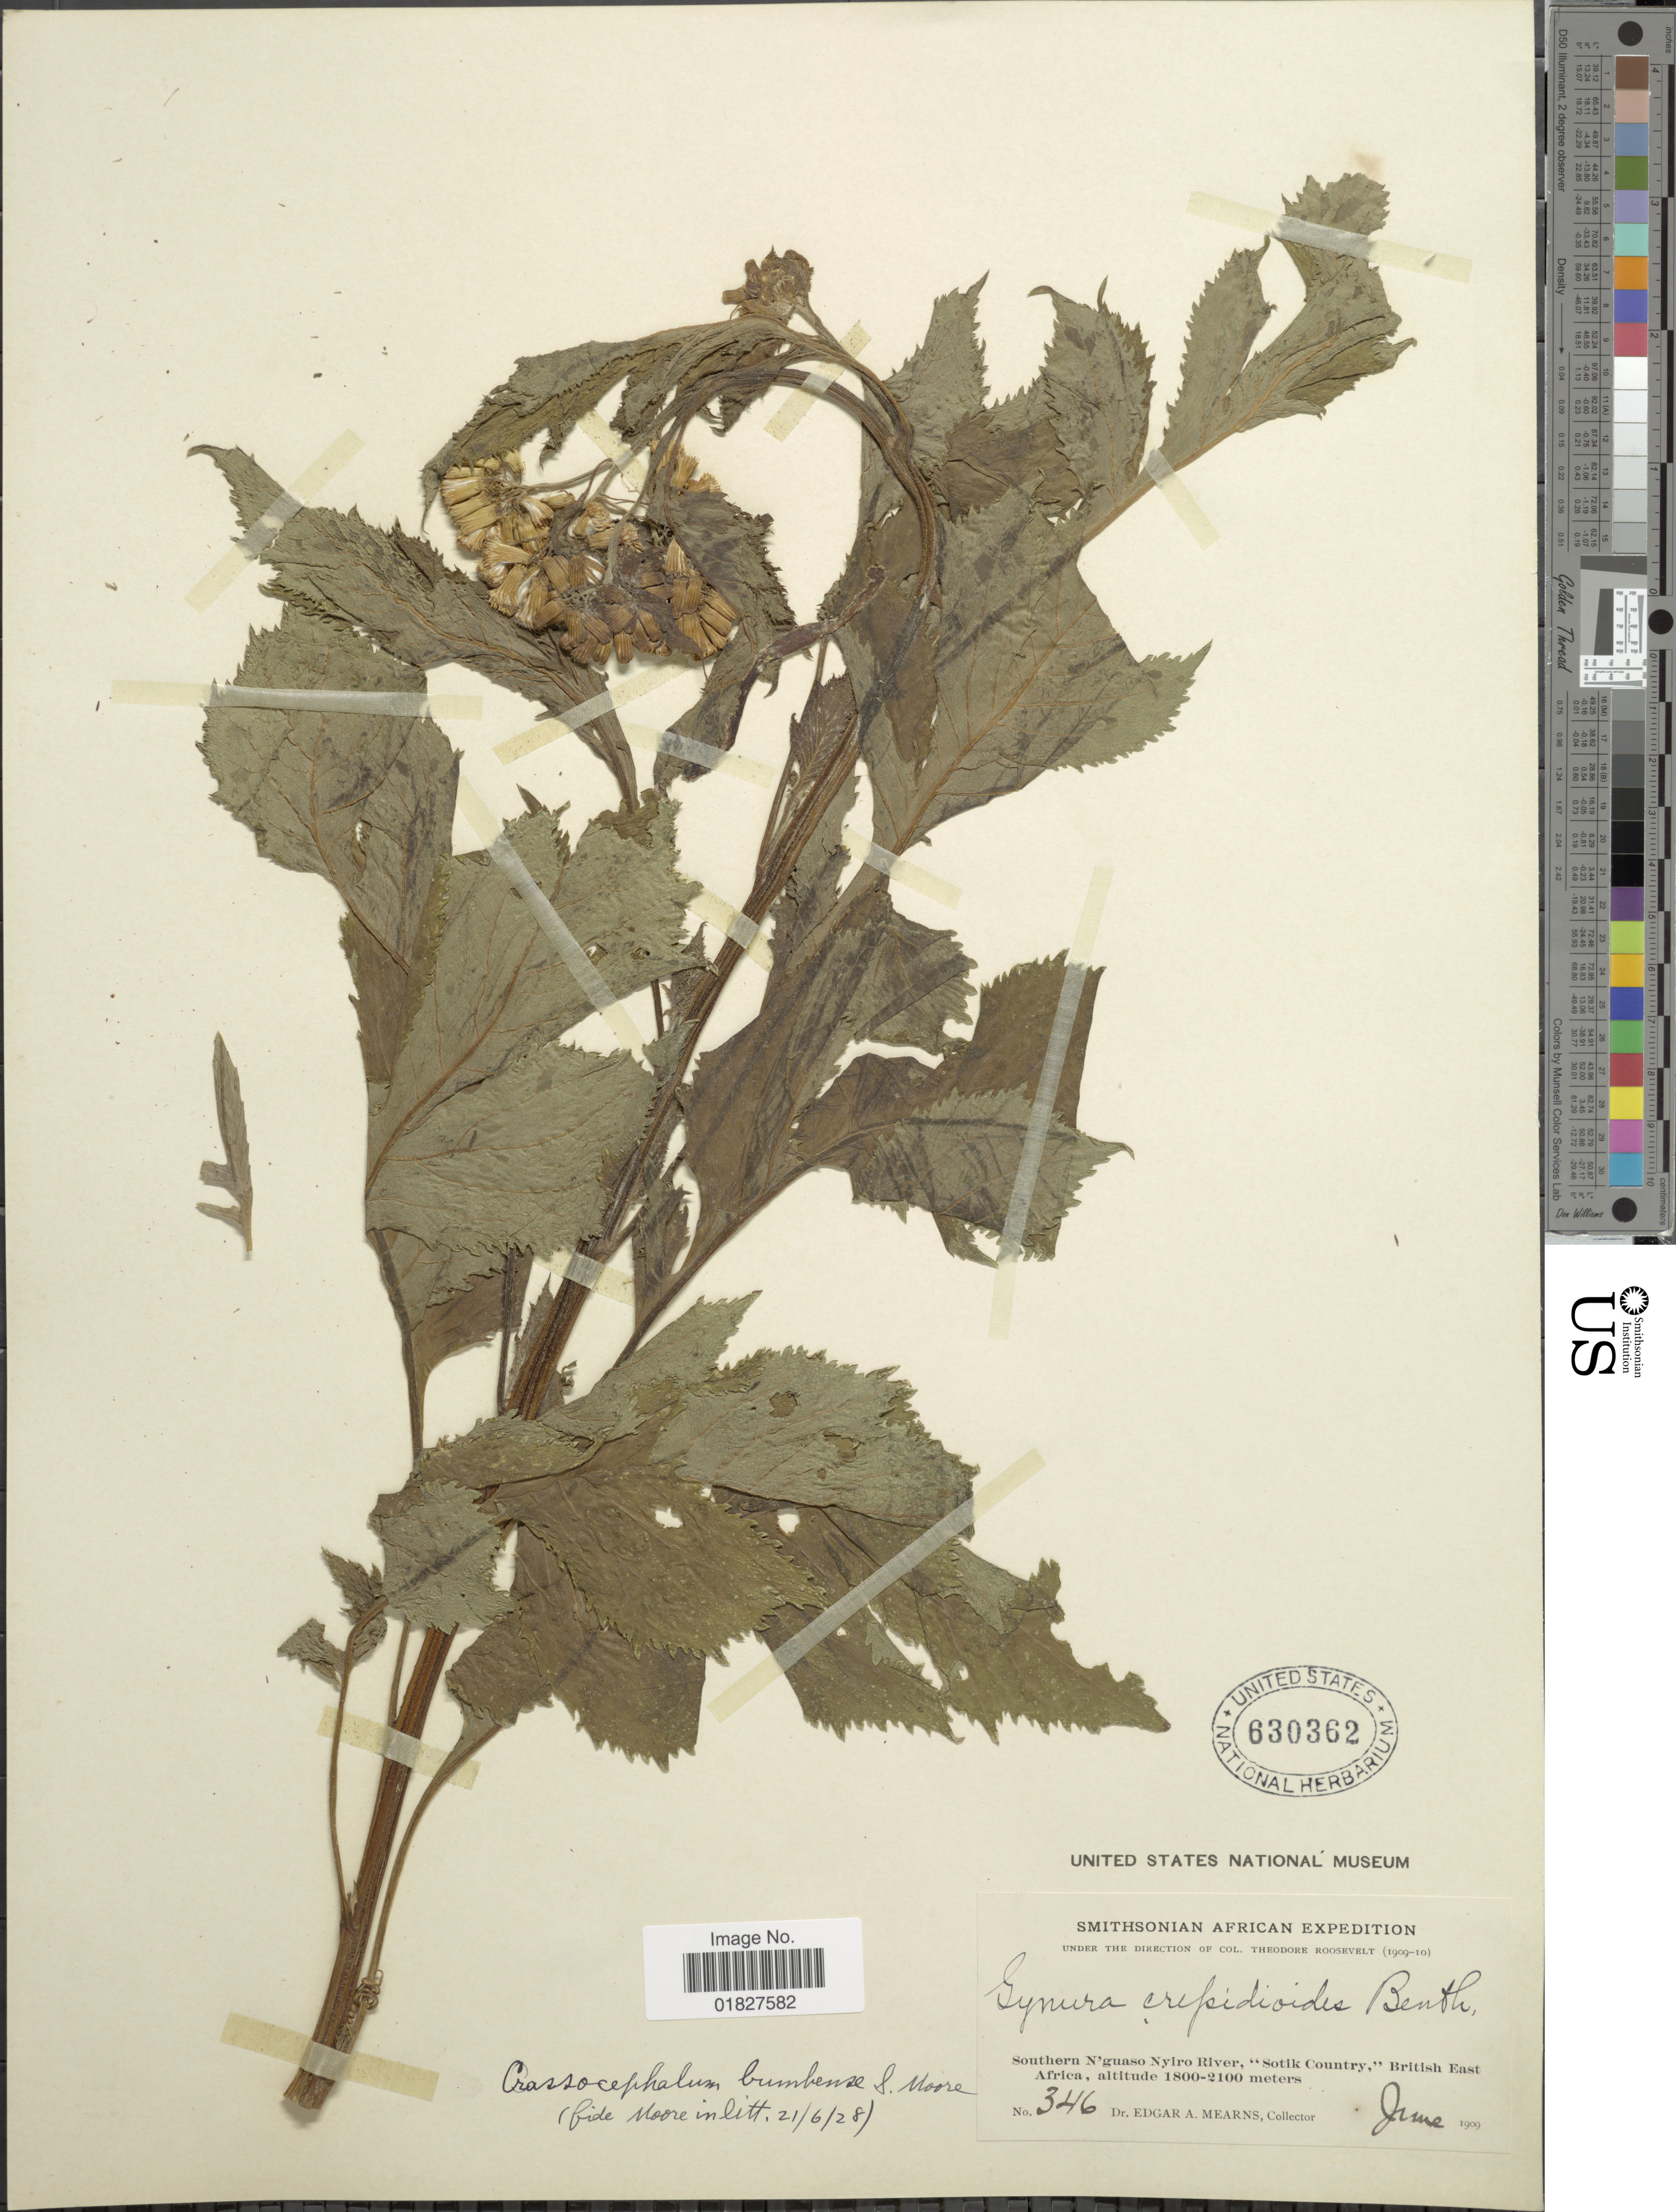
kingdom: Plantae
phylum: Tracheophyta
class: Magnoliopsida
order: Asterales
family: Asteraceae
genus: Crassocephalum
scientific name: Crassocephalum crepidioides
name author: (Benth.) S. Moore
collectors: E. A. Mearns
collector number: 346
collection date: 1909-06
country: Kenya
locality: Southern N'guaso Nyiro River, Sotik Country, British East Africa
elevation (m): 1800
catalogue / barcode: US 630362